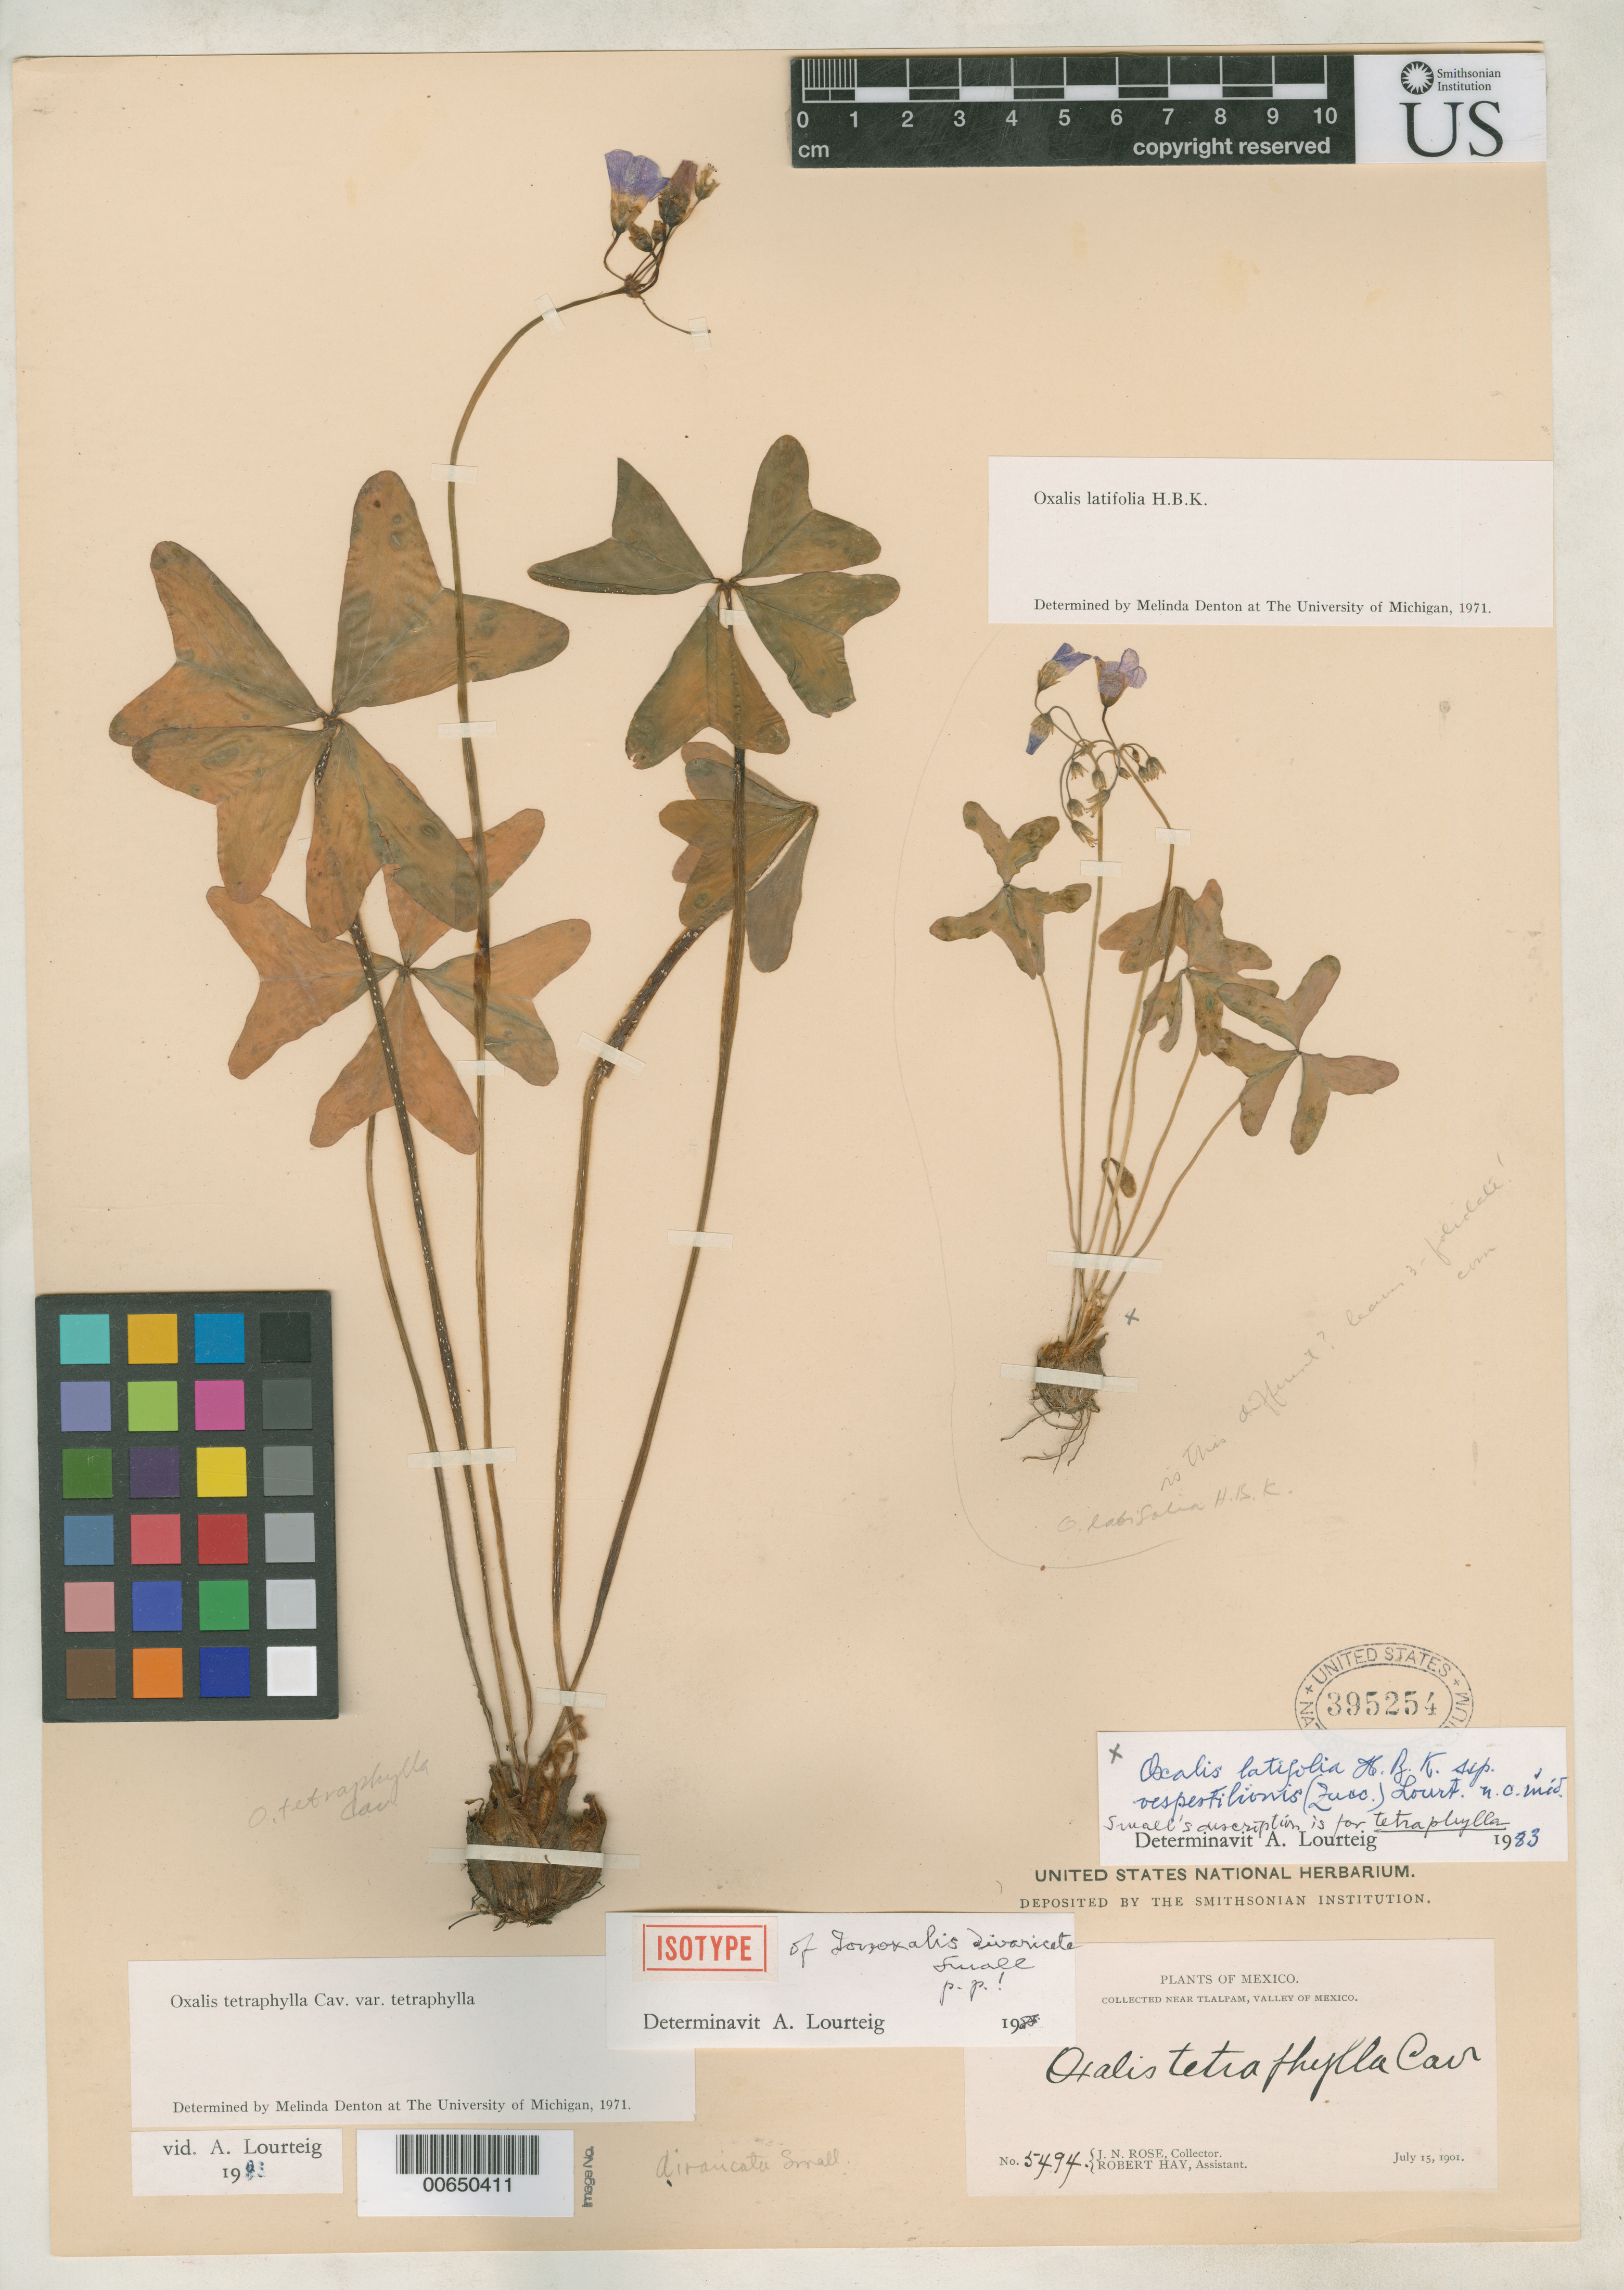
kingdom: Plantae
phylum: Tracheophyta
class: Magnoliopsida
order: Oxalidales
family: Oxalidaceae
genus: Ionoxalis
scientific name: Ionoxalis divaricata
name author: Small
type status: Isotype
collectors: J. N. Rose & R. H. Hay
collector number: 5494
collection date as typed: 15 Jul 1901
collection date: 1901-07-15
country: Mexico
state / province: Distrito Federal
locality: Talalpam.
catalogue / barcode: US 395254